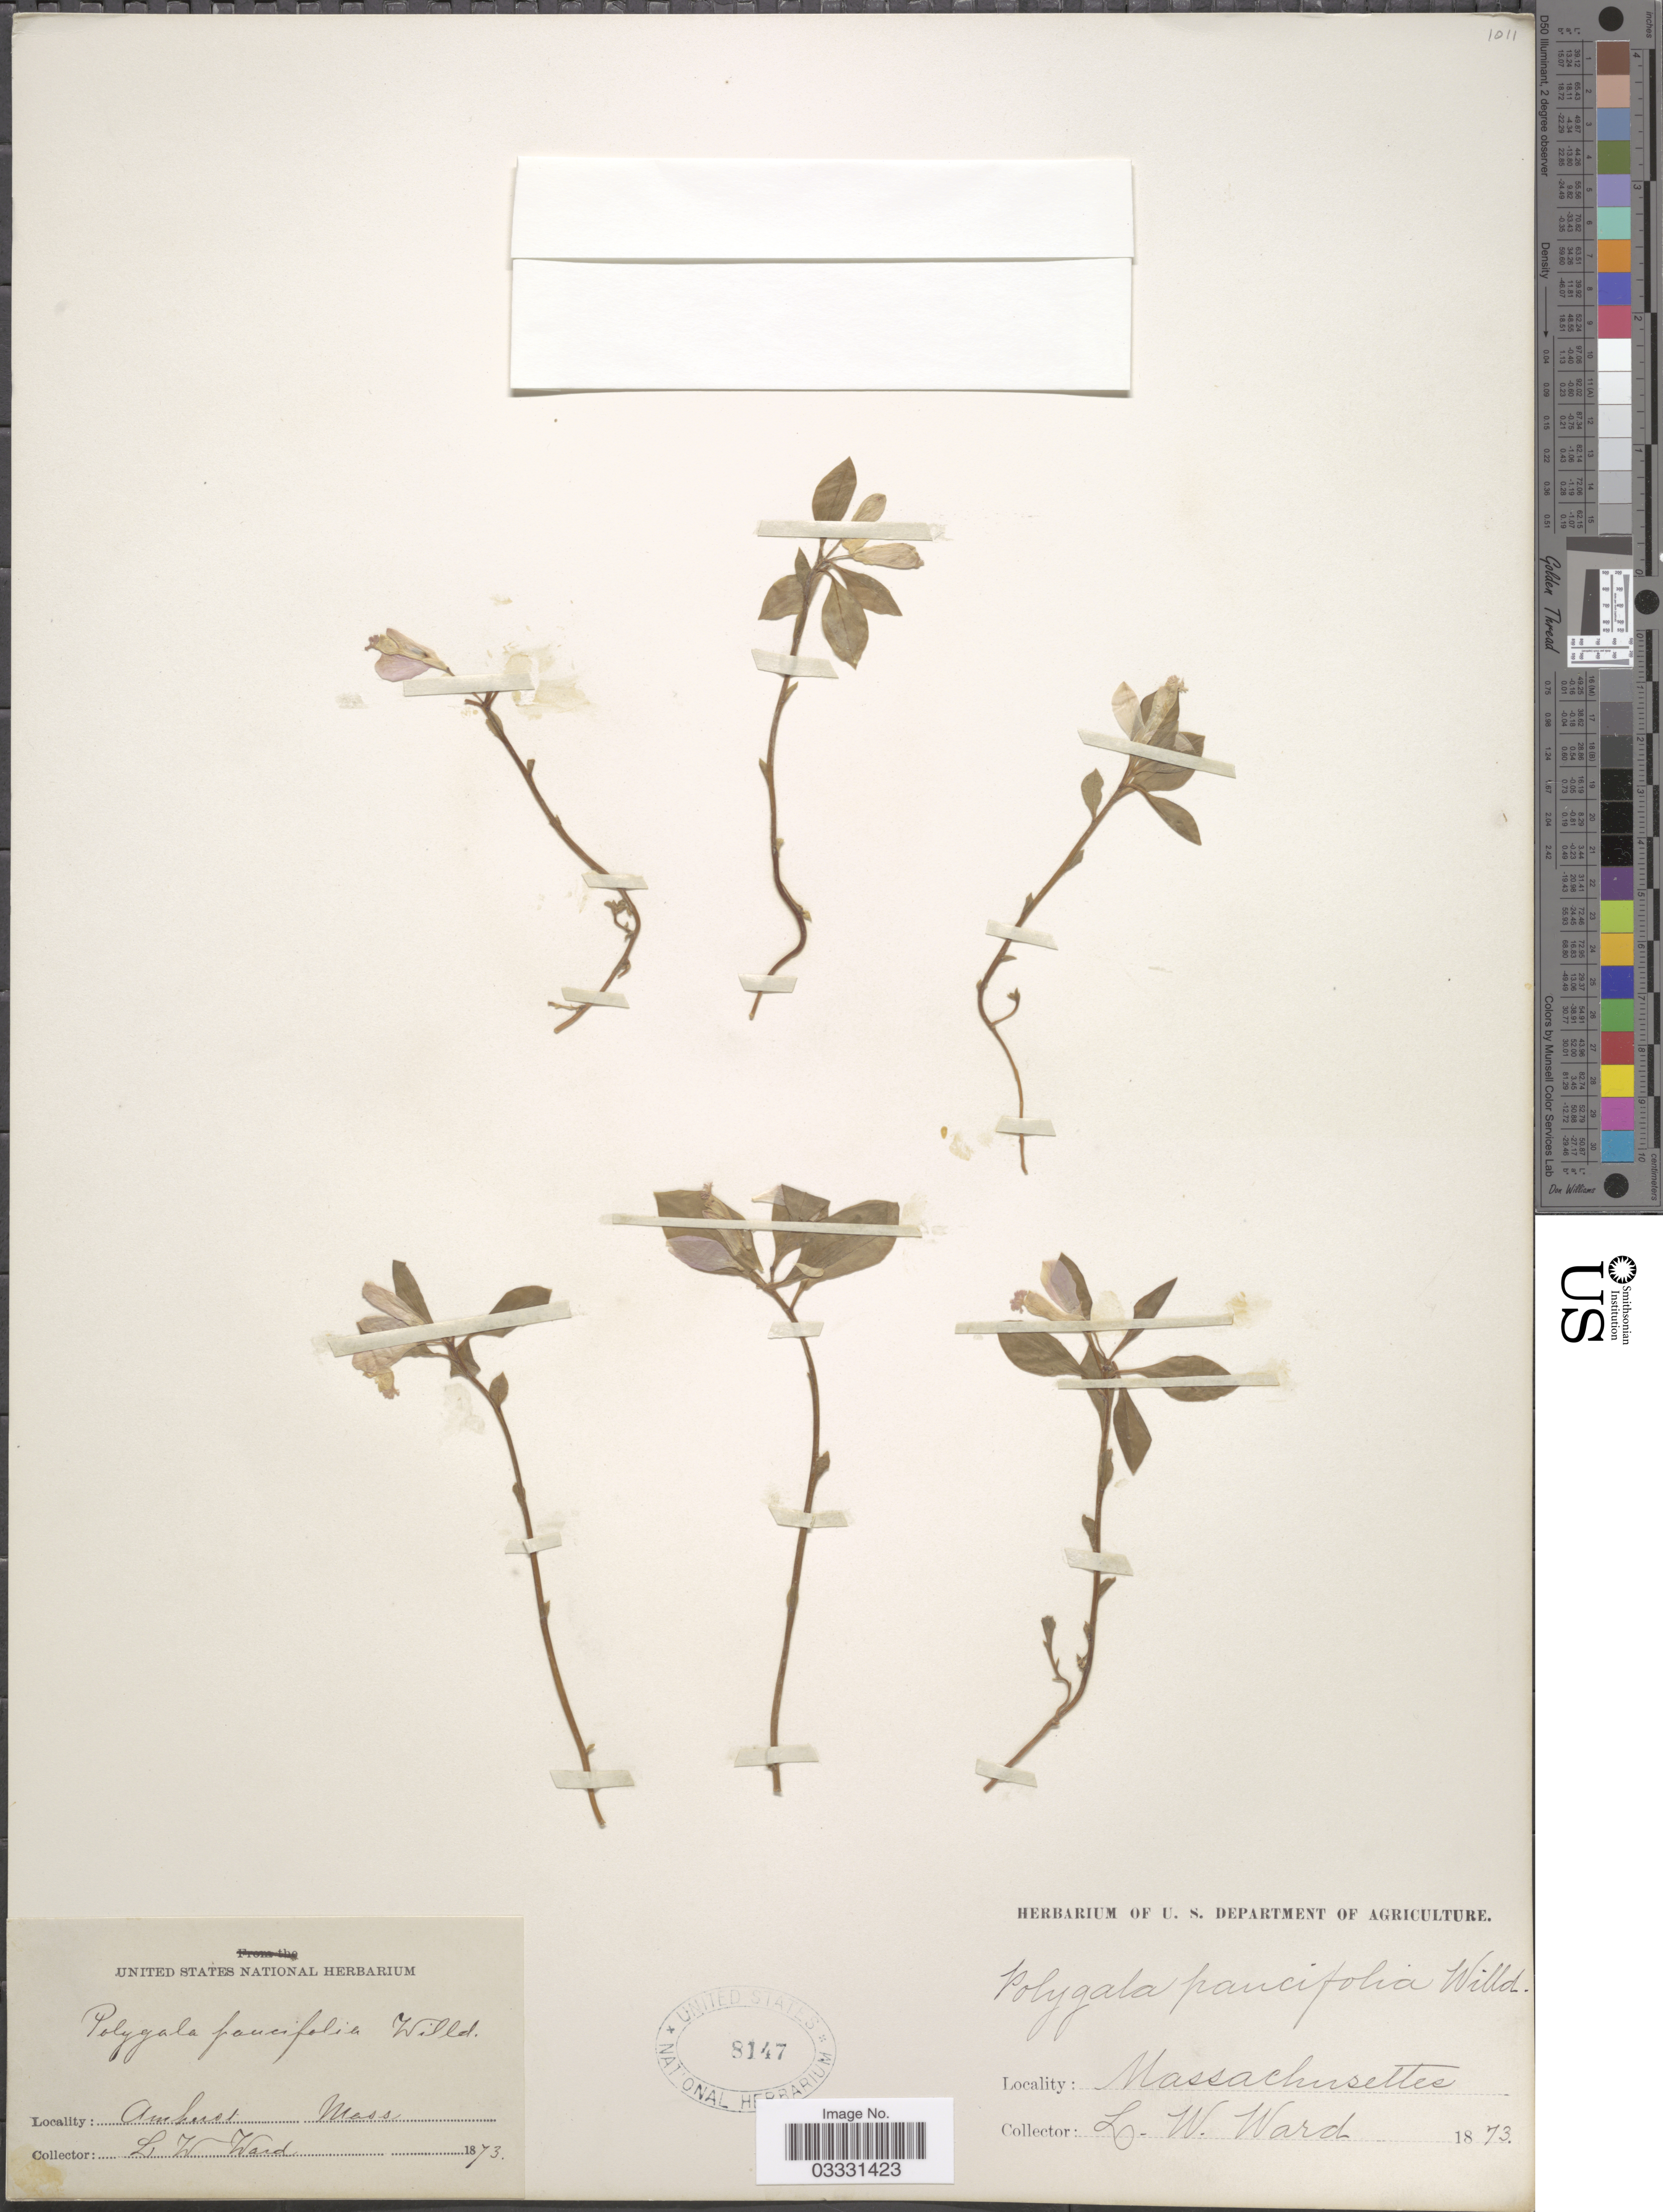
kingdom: Plantae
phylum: Tracheophyta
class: Magnoliopsida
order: Fabales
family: Polygalaceae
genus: Polygaloides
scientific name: Polygaloides paucifolia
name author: (Willd.) J.R. Abbott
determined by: Strong, Mark T., (BOT), Smithsonian Institution - National Museum of Natural History (UNITED STATES)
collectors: L. W. Ward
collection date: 1873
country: United States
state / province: Massachusetts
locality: Amherst.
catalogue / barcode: US 8147